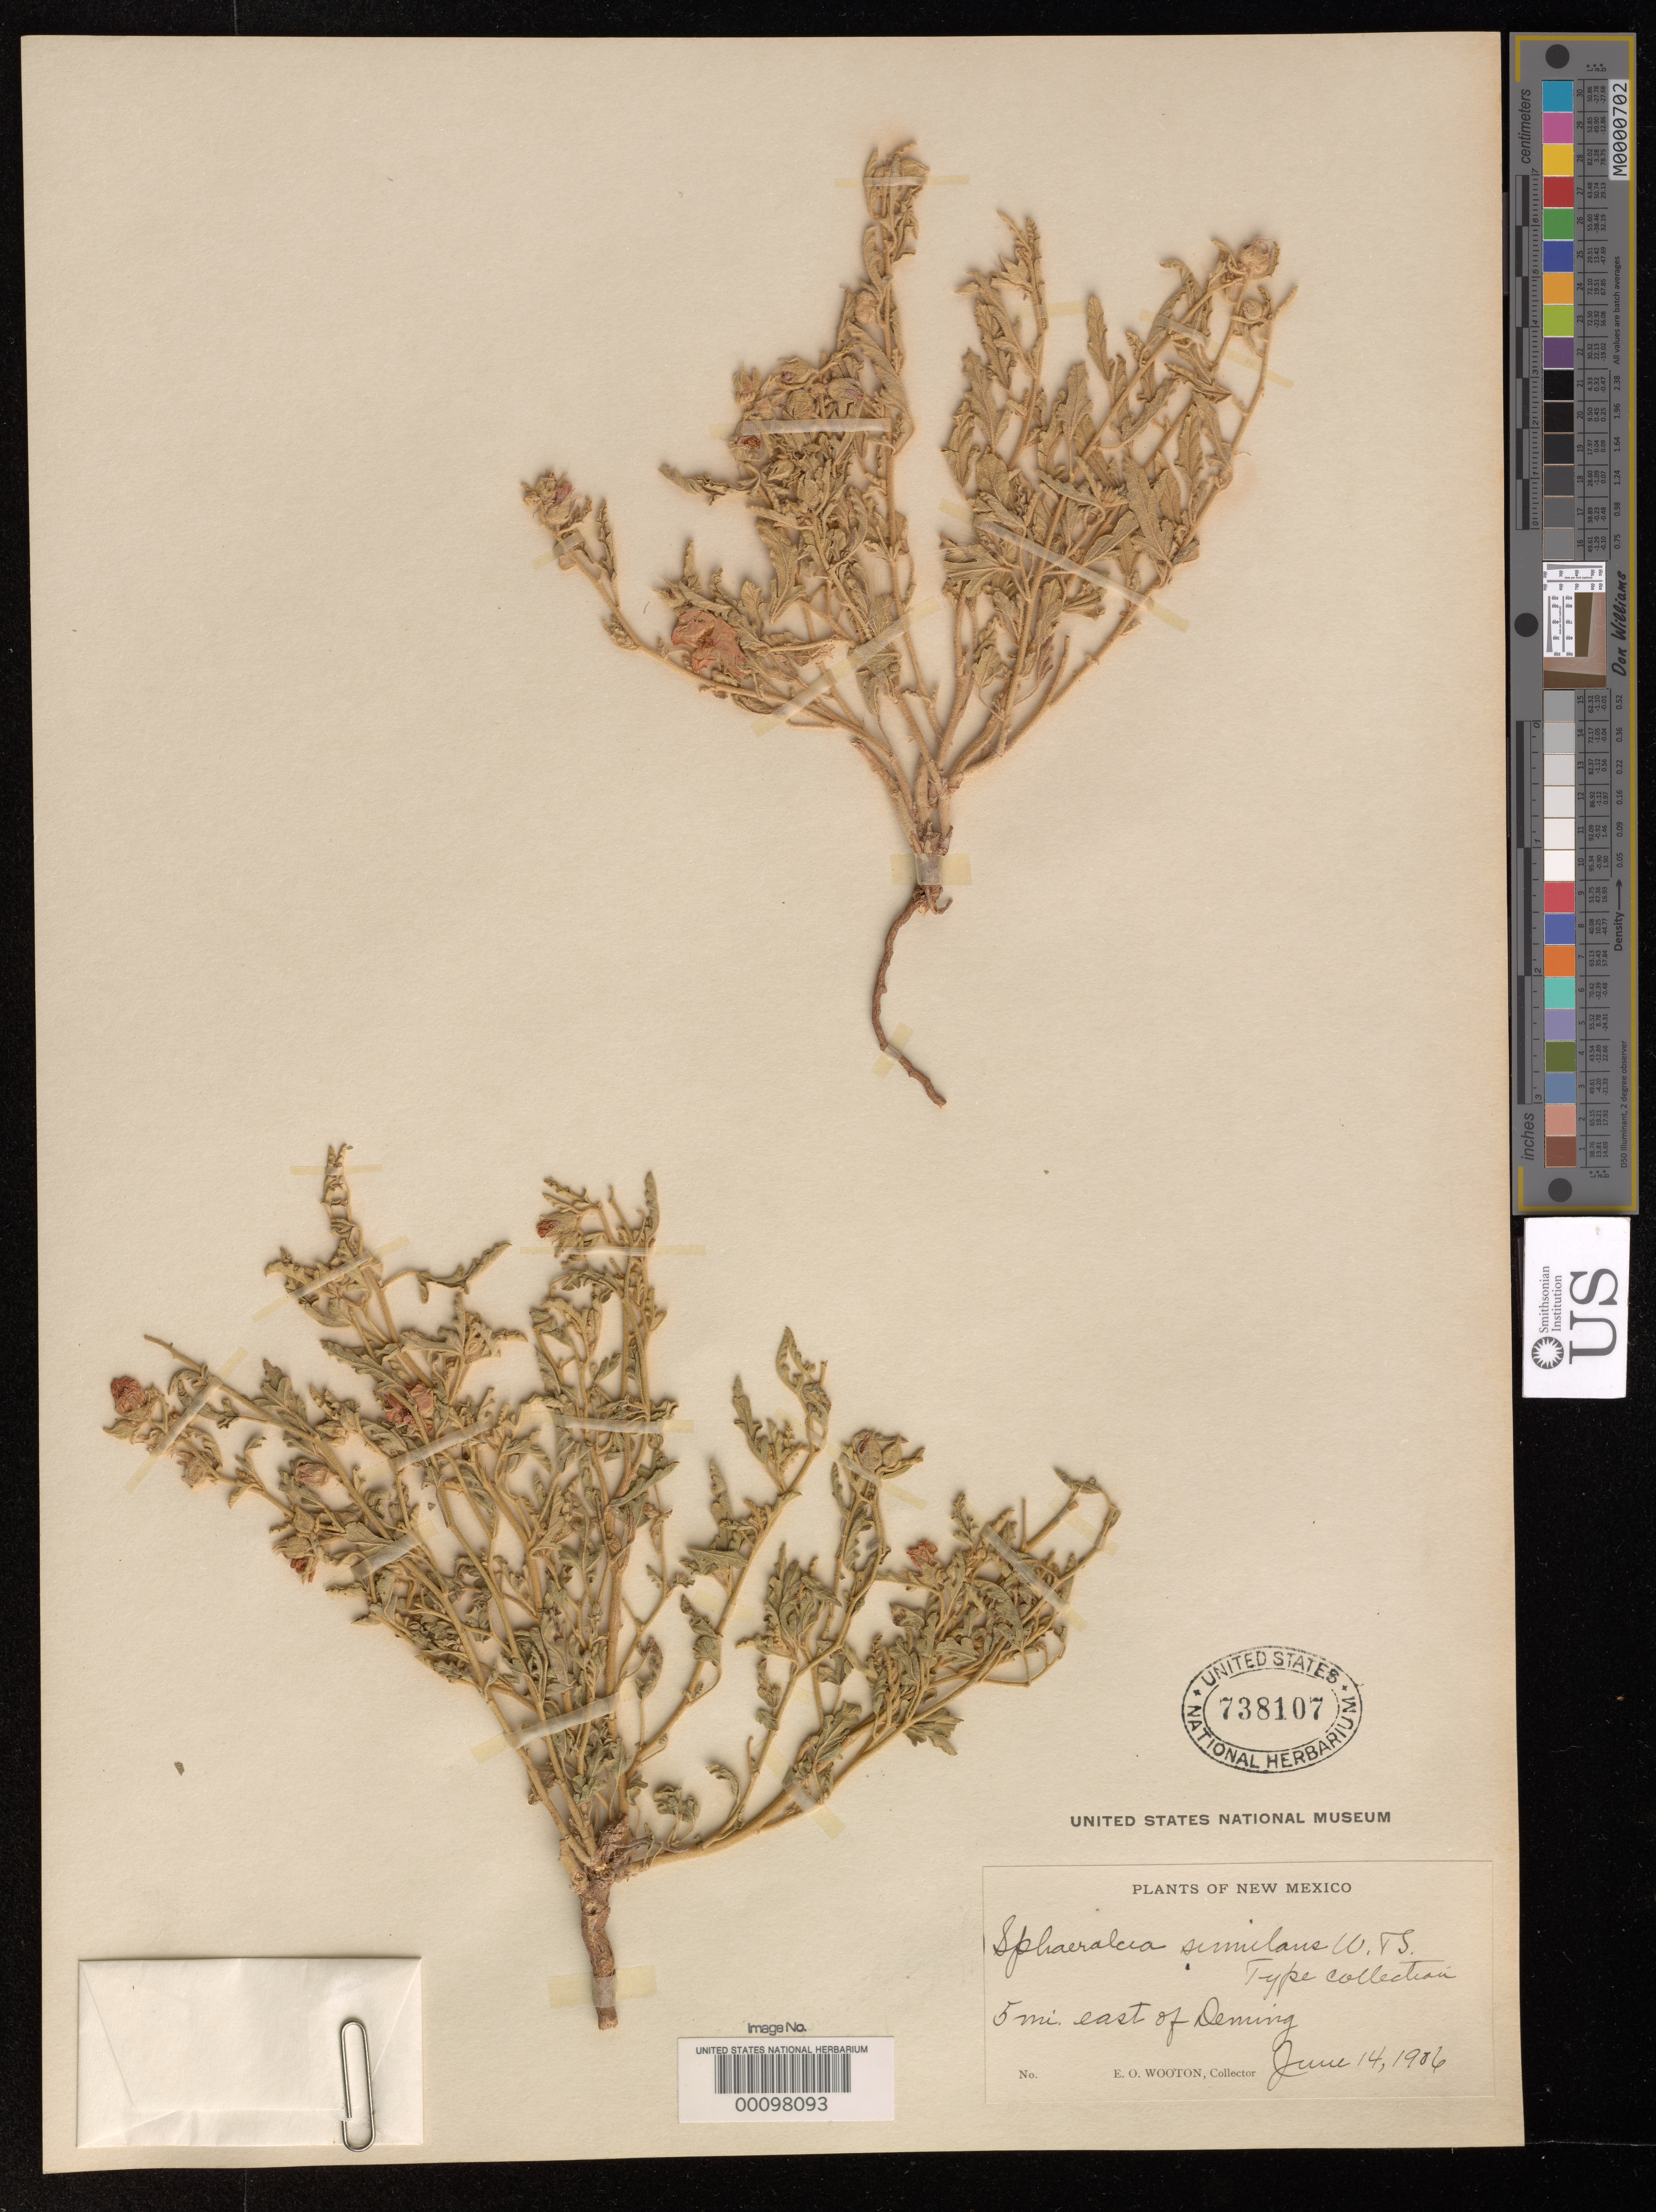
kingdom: Plantae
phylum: Tracheophyta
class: Magnoliopsida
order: Malvales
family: Malvaceae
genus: Sphaeralcea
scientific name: Sphaeralcea simulans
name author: Wooton & Standl.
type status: Type Collection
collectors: E. O. Wooton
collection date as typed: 14 Jun 1906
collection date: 1906-06-14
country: United States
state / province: New Mexico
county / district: Luna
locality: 5 mi E of Deming.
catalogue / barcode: US 738107